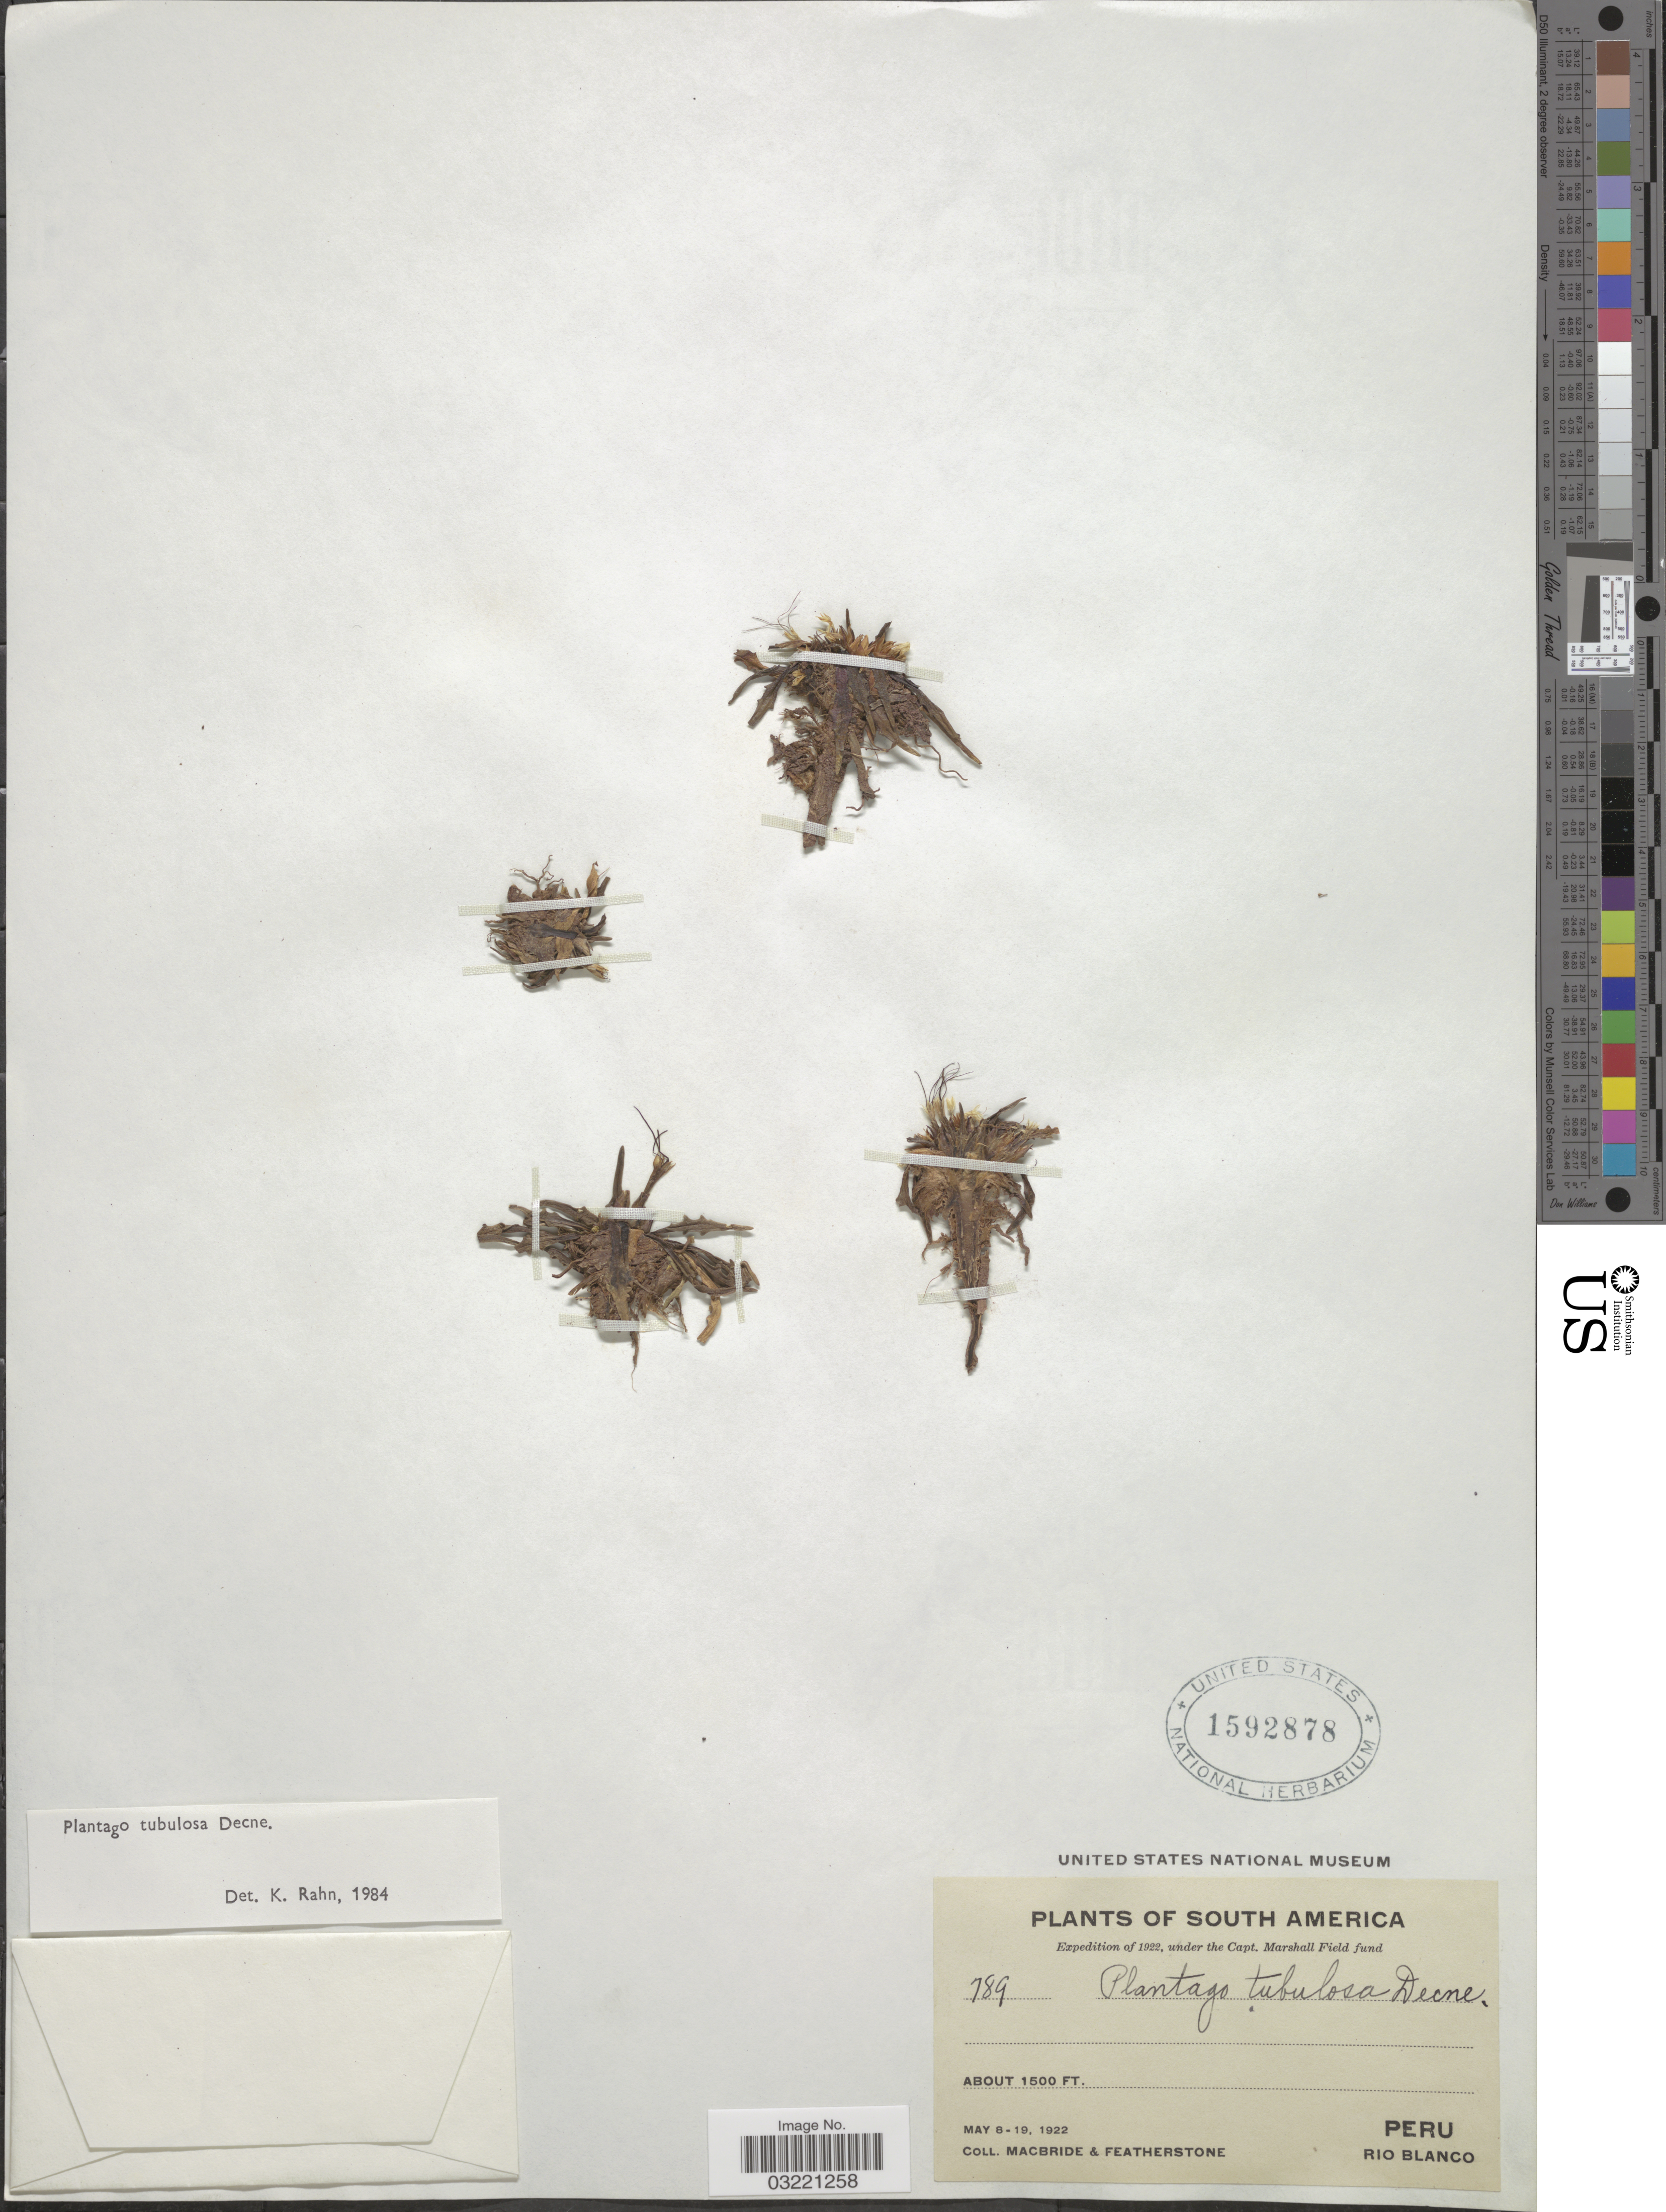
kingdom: Plantae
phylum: Tracheophyta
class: Magnoliopsida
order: Lamiales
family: Plantaginaceae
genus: Plantago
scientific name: Plantago tubulosa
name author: Decne.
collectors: Macbride, -- & -. Featherstone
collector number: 789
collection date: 1922-05-08/1922-05-19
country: Peru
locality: Rio Blanco.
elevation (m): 457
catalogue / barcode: US 1592878